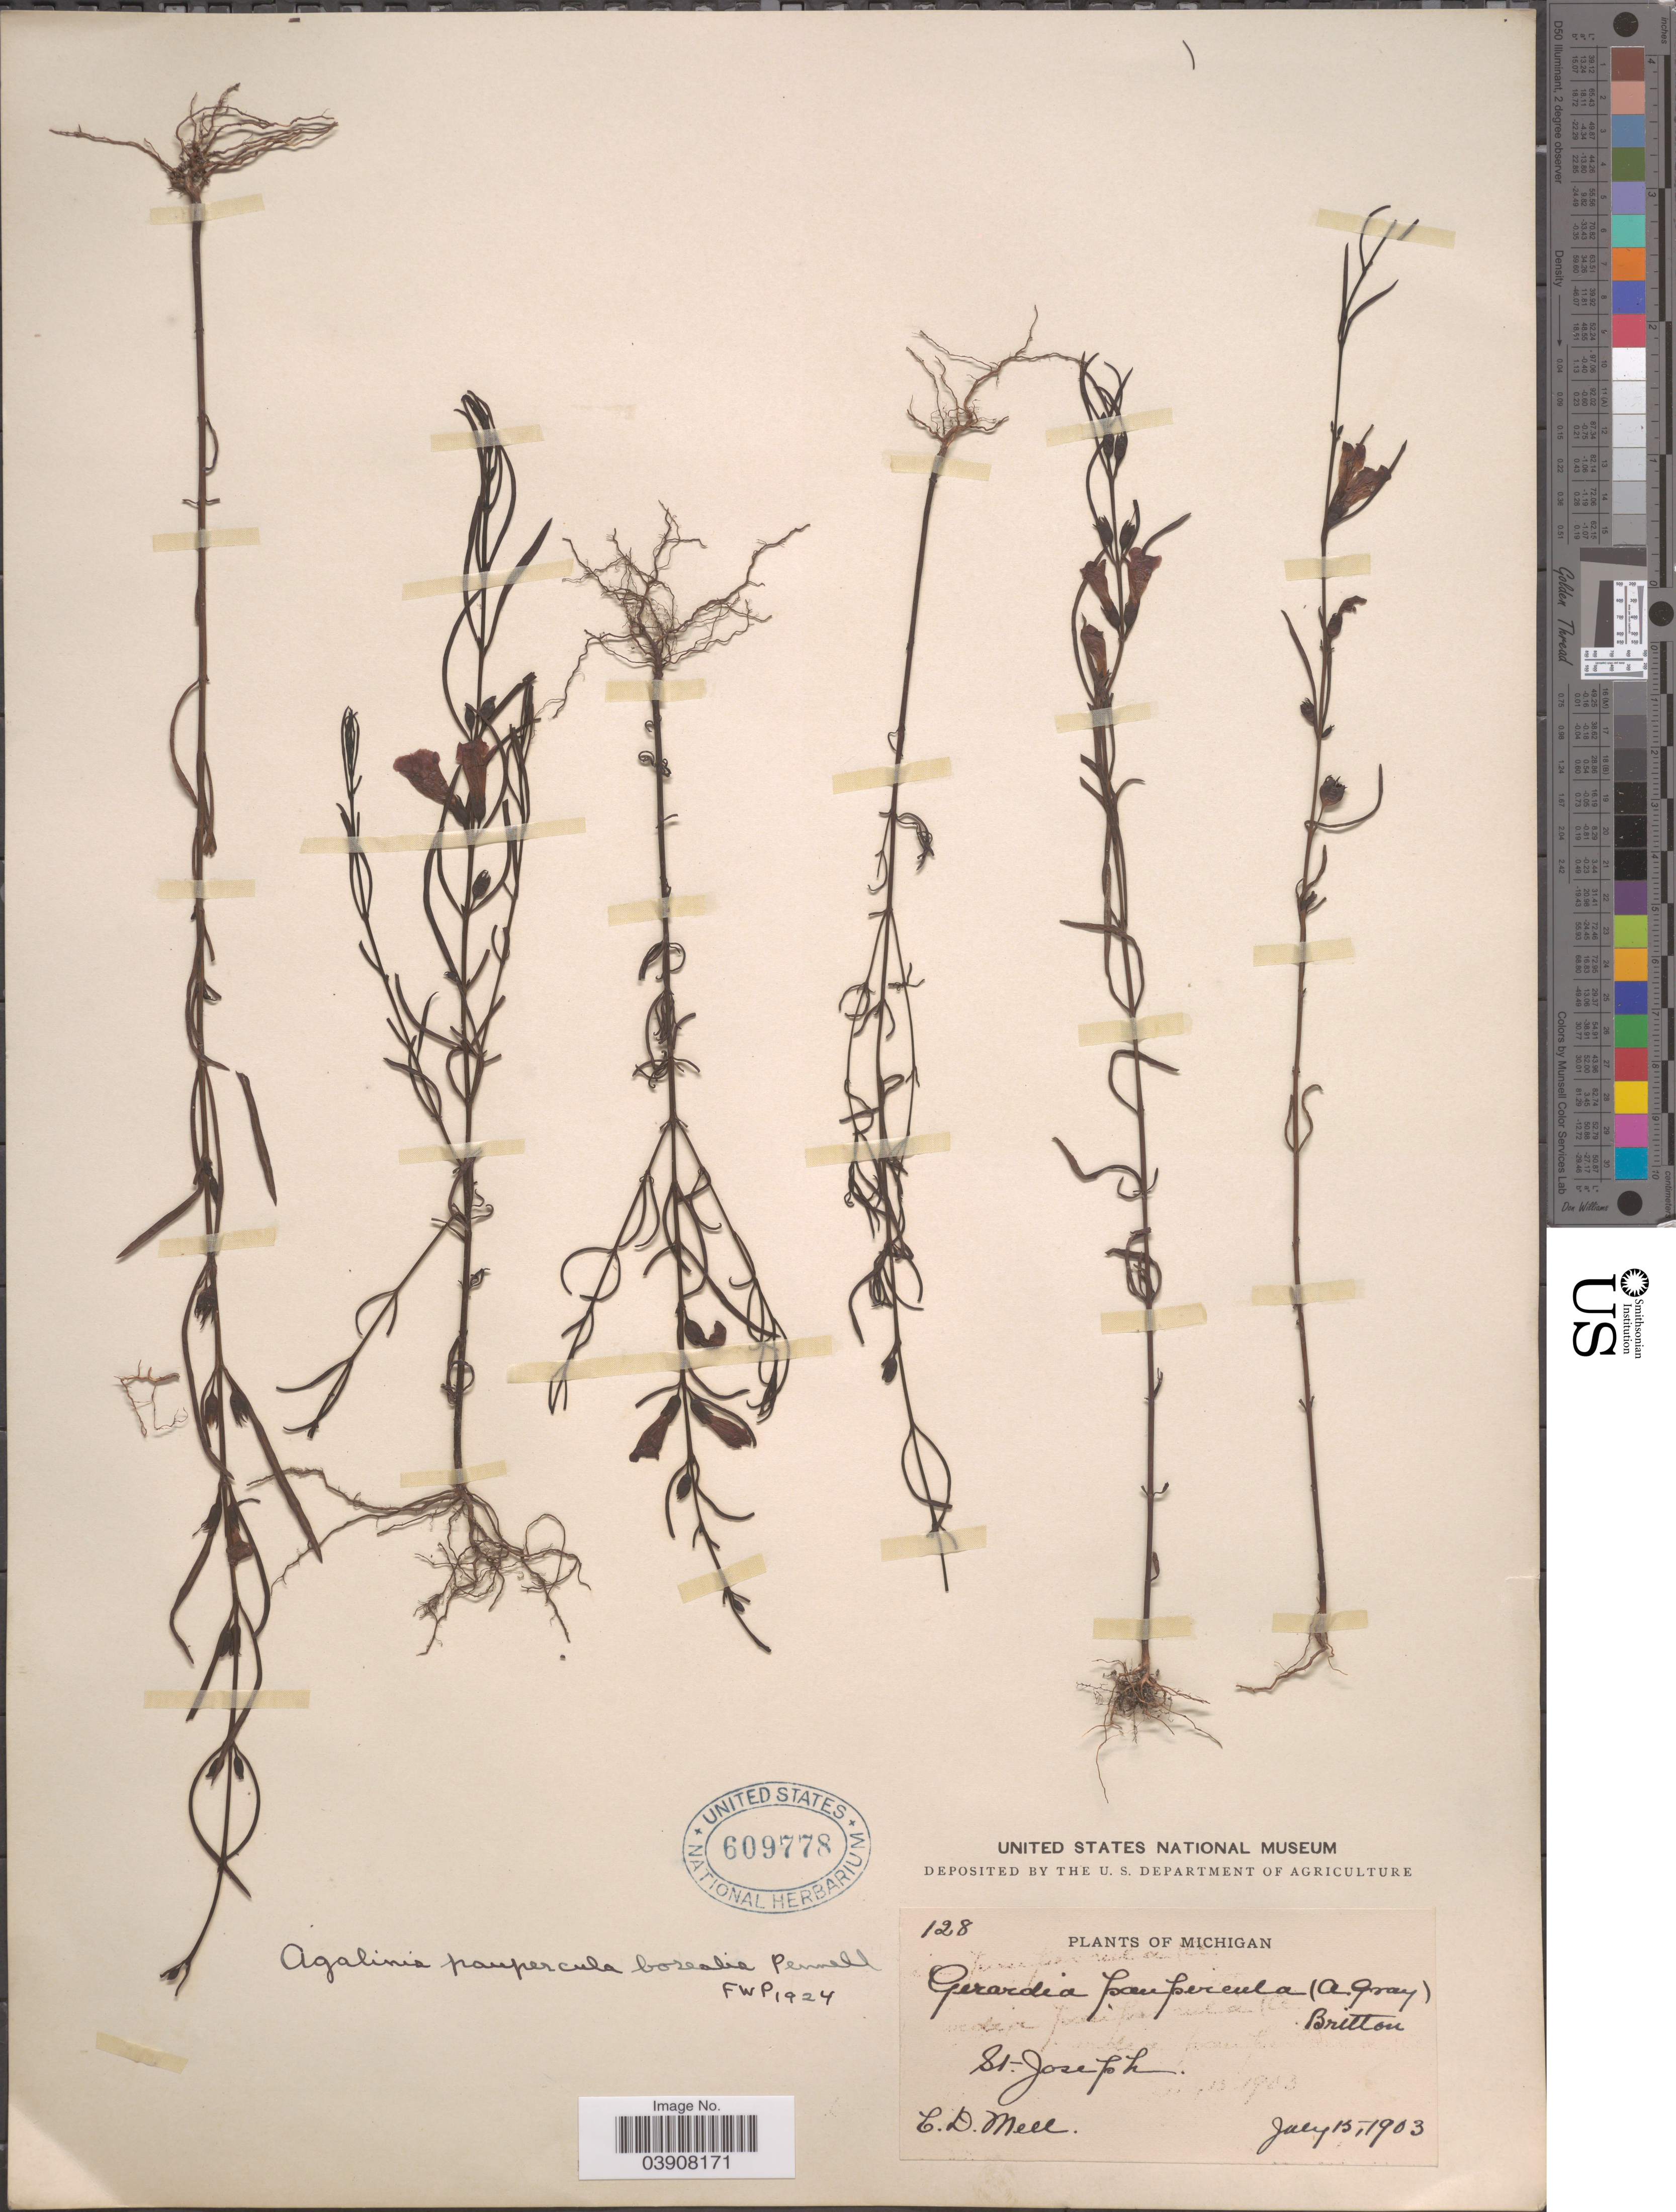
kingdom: Plantae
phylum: Tracheophyta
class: Magnoliopsida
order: Lamiales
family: Orobanchaceae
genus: Agalinis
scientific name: Agalinis paupercula var. borealis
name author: Pennell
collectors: C. D. Mell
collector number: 128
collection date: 1903-07-15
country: United States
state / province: Michigan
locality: St. Joseph.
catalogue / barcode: US 609778